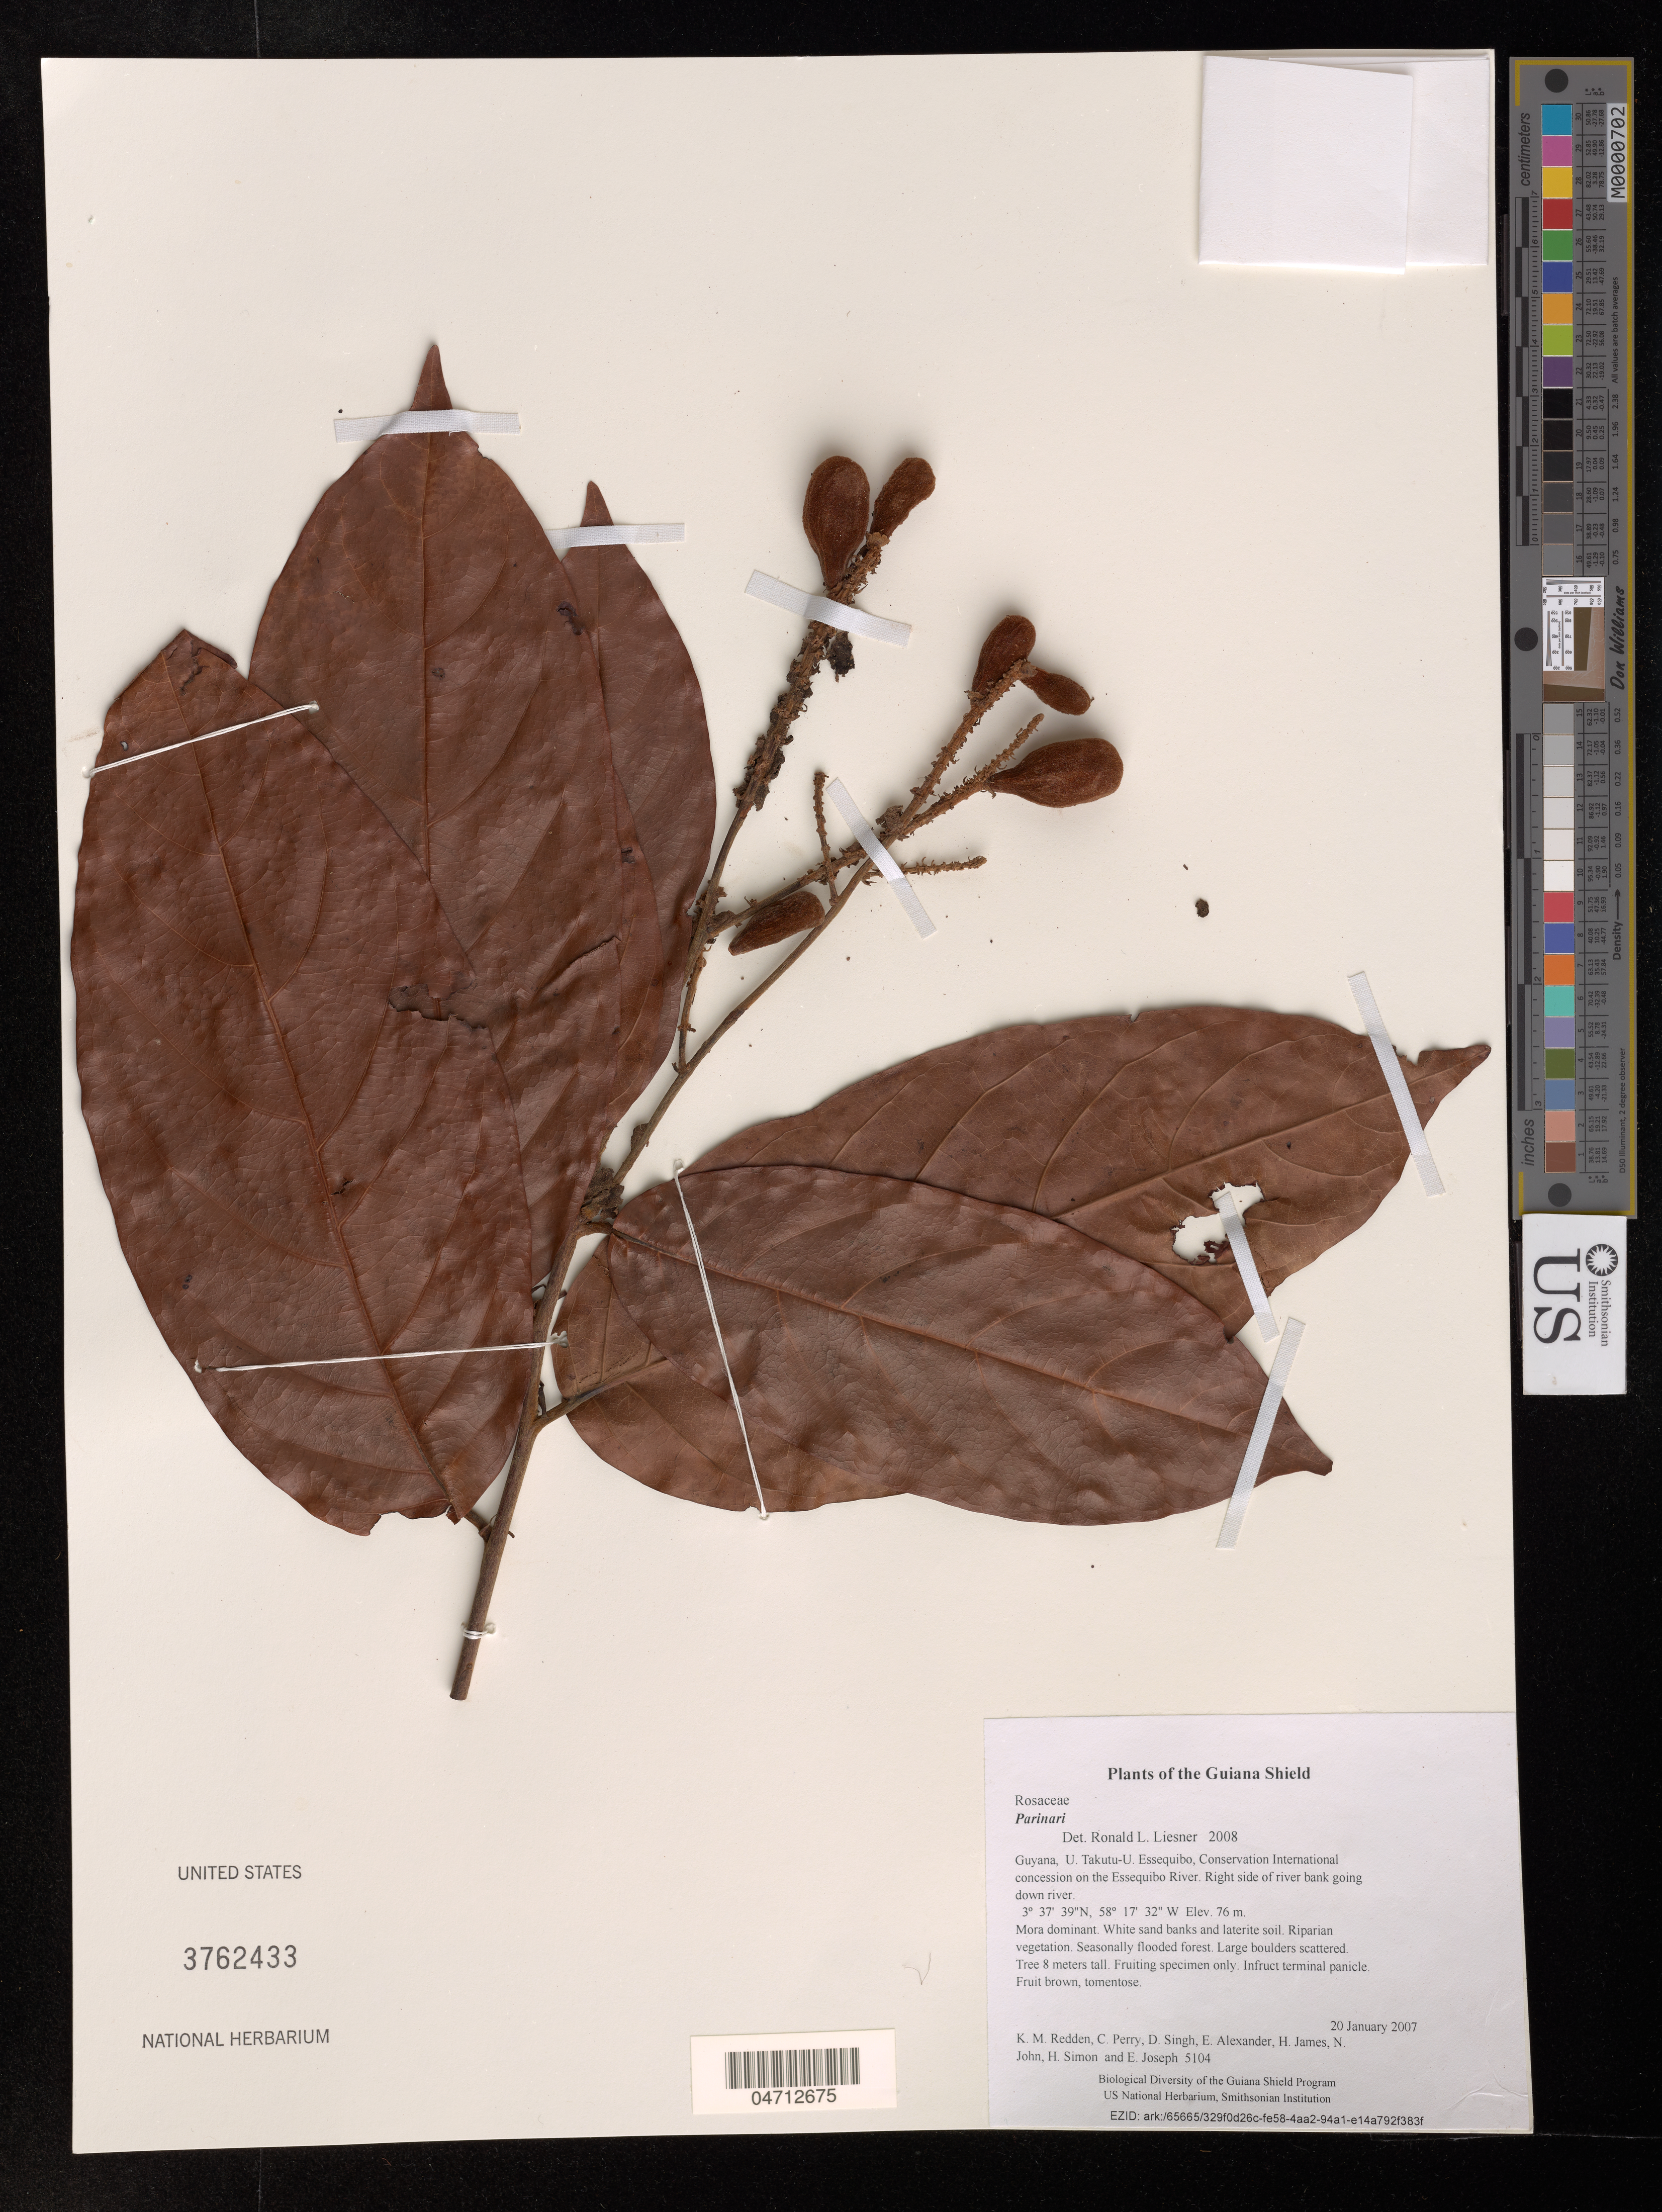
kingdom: Plantae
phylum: Tracheophyta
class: Magnoliopsida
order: Malpighiales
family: Chrysobalanaceae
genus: Parinari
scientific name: Parinari sp.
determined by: Liesner, R. L.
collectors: K. M. Redden, C. Perry, D. Singh, E. Alexander, H. James, N. John, H. Simon & E. Joseph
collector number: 5104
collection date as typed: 20 January 2007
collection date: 2007-01-20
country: Guyana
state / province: U. Takutu-U. Essequibo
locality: Conservation International concession on the Essequibo River. Right side of river bank going down river.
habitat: Mora dominant. White sand banks and laterite soil. Riparian vegetation. Seasonally flooded forest. Large boulders scattered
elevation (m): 76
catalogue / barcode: US 3762433